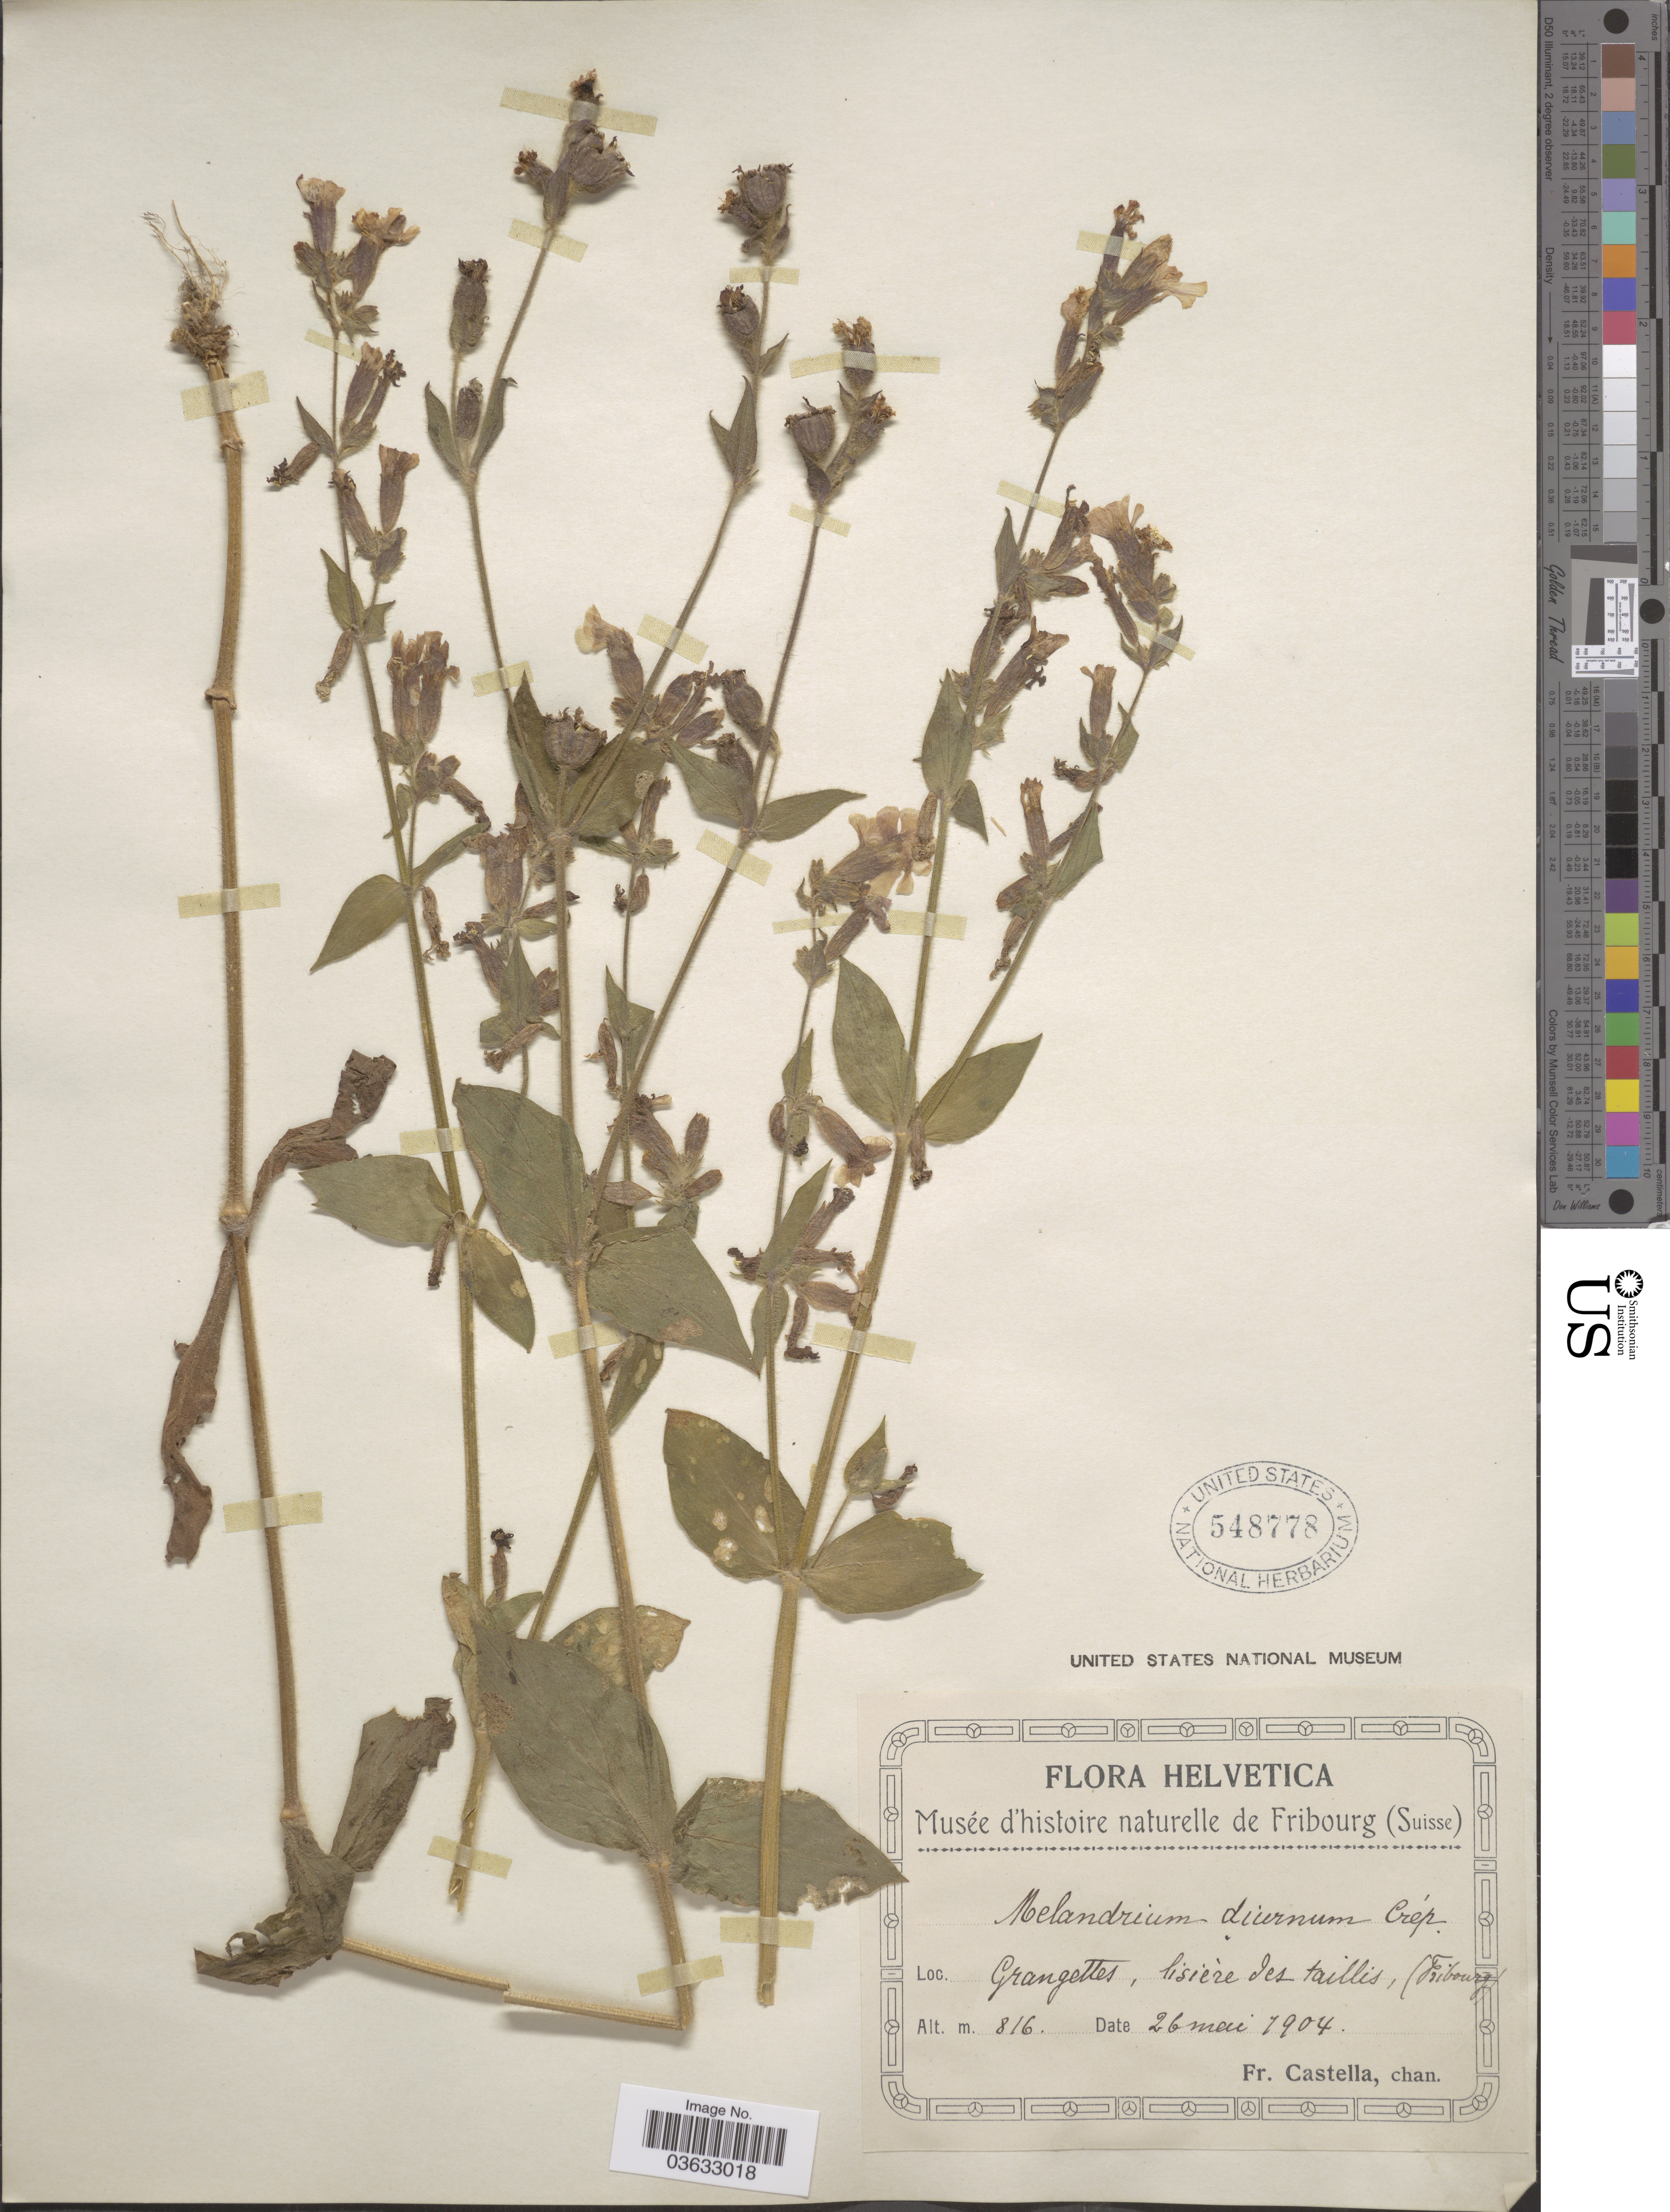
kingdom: Plantae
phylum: Tracheophyta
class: Magnoliopsida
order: Caryophyllales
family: Caryophyllaceae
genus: Silene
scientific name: Silene diurna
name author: Gren. & Godr.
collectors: Fr. Castella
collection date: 1904-05-26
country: Switzerland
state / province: Fribourg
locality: Helvetica. Grangettes, lisiere des taillis.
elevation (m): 816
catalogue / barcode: US 548778